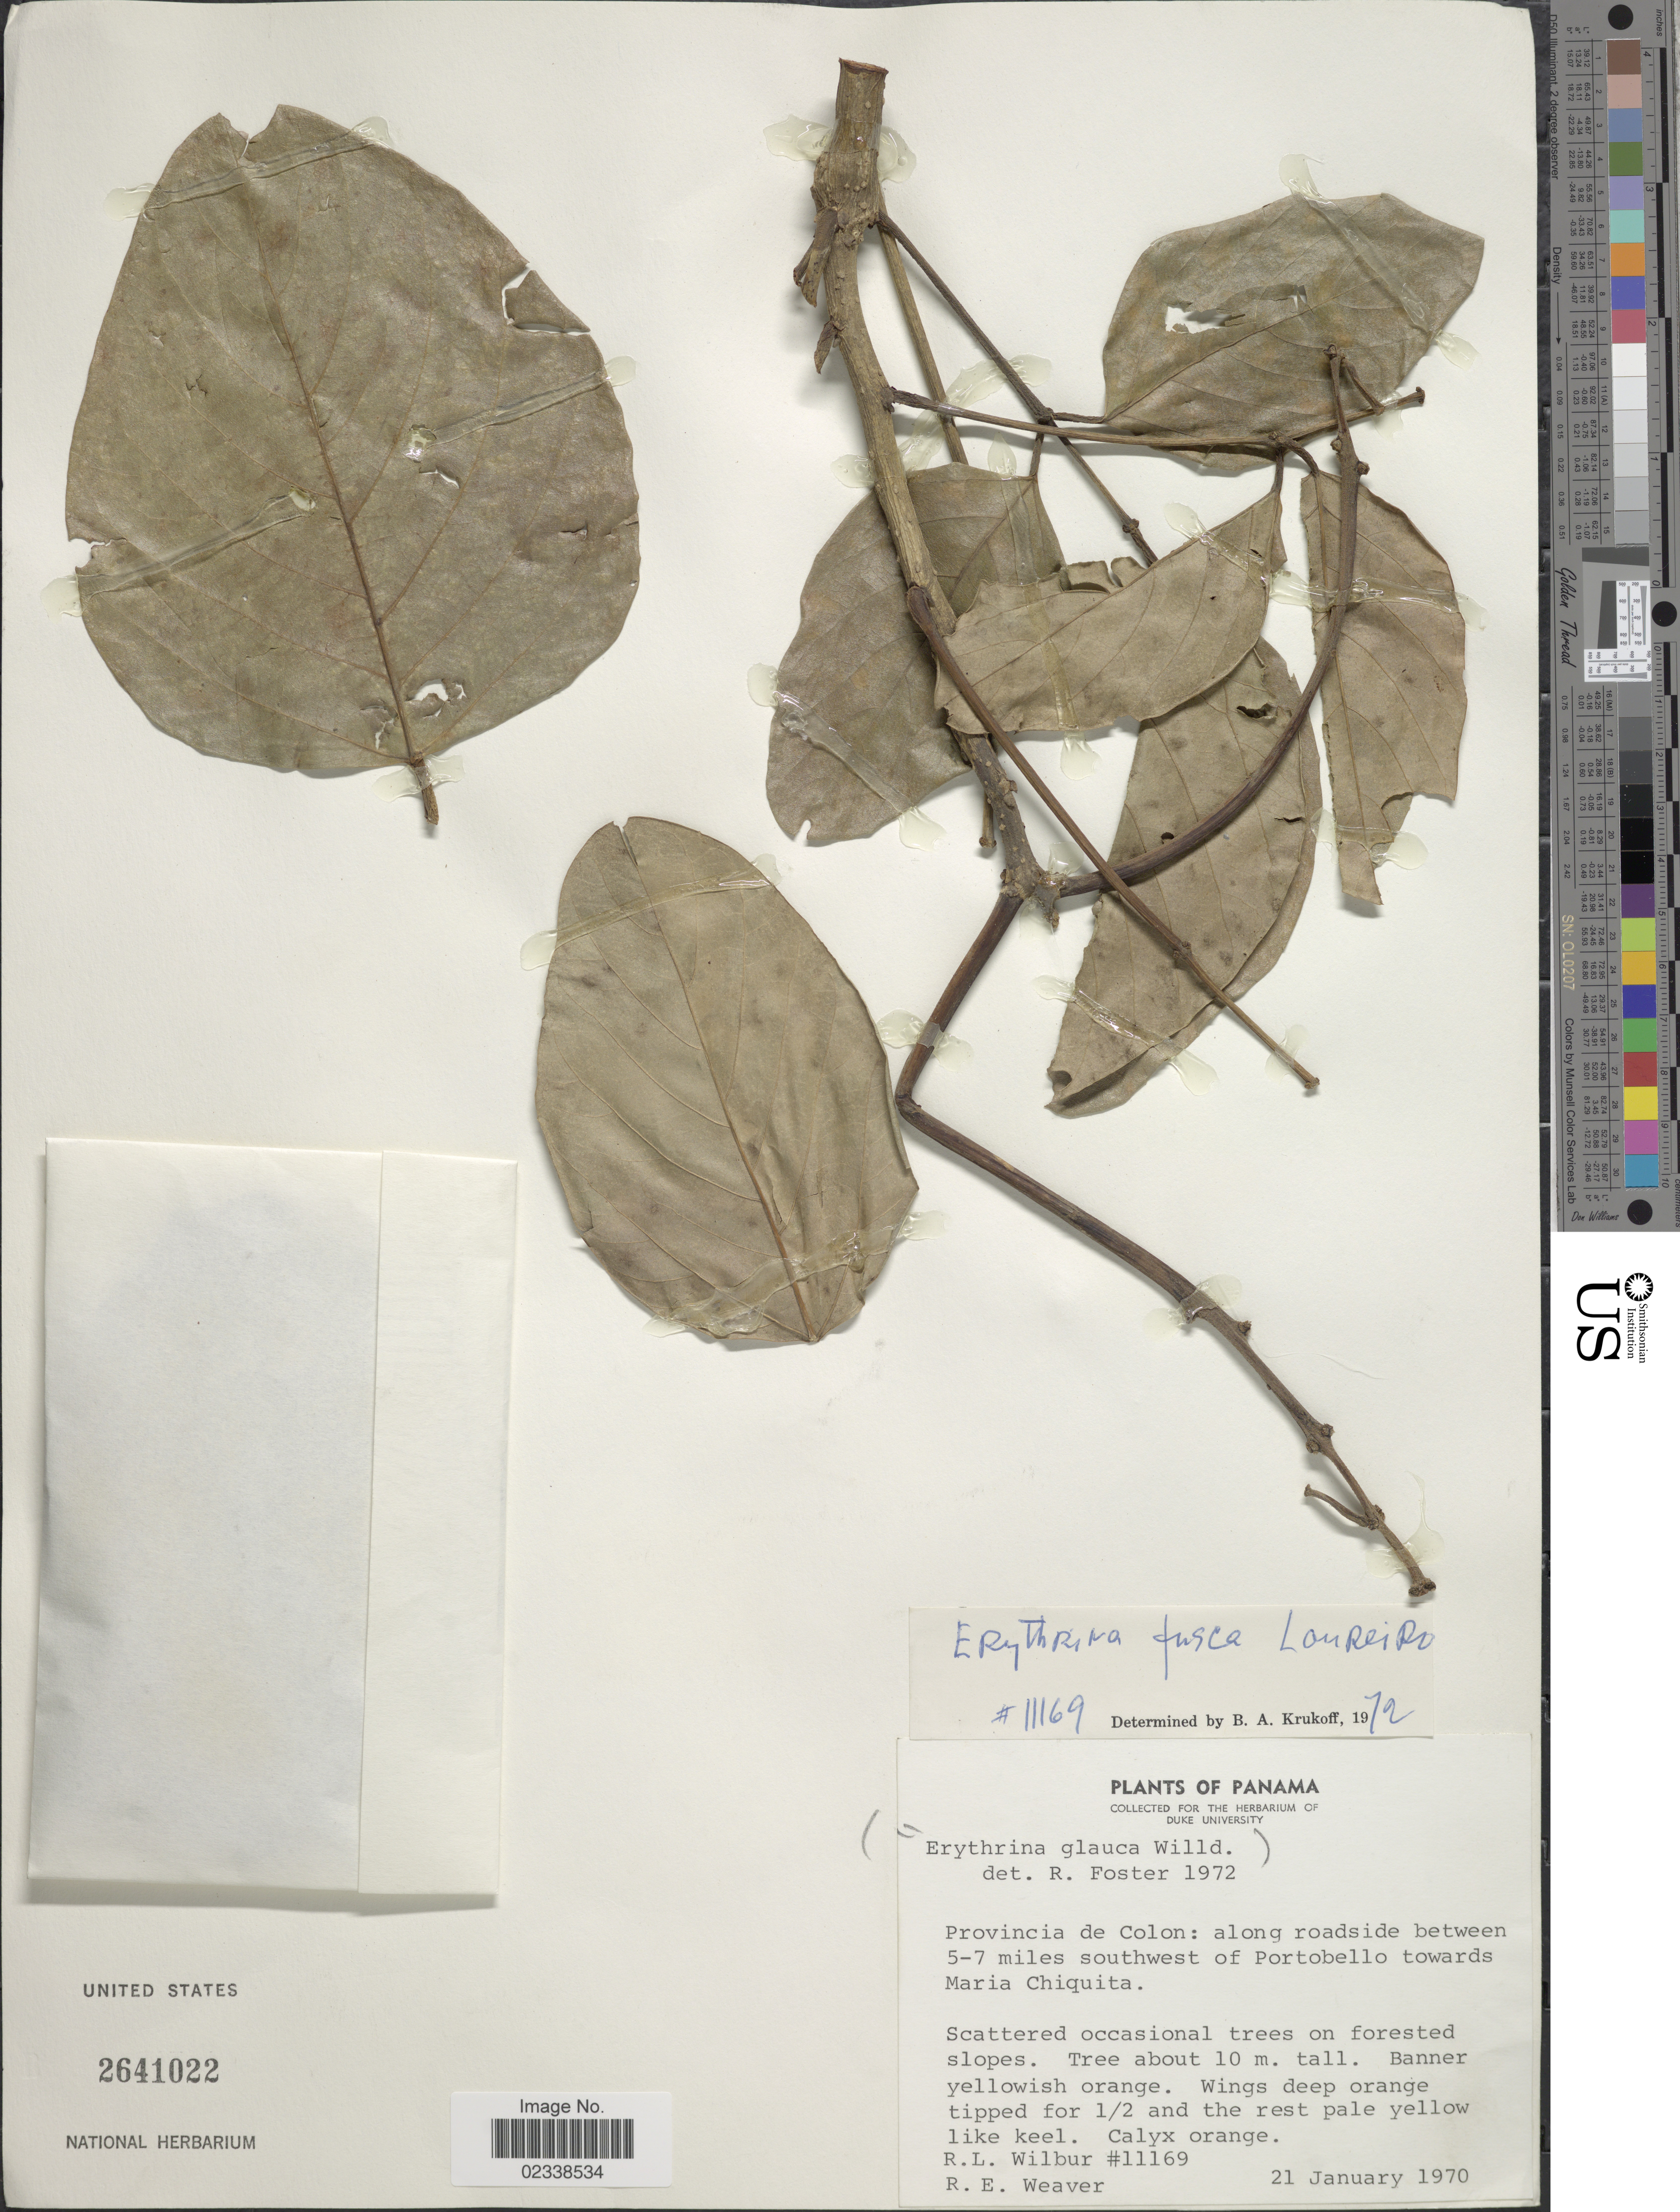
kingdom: Plantae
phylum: Tracheophyta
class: Magnoliopsida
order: Fabales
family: Fabaceae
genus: Erythrina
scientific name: Erythrina fusca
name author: Lour.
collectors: R. L. Wilbur & R. E. Weaver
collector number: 11169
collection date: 1970-01-21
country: Panama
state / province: Colón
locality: Along roadside between 5-7 miles southwest of Portobello towards Maria Chiquita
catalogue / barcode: US 2641022